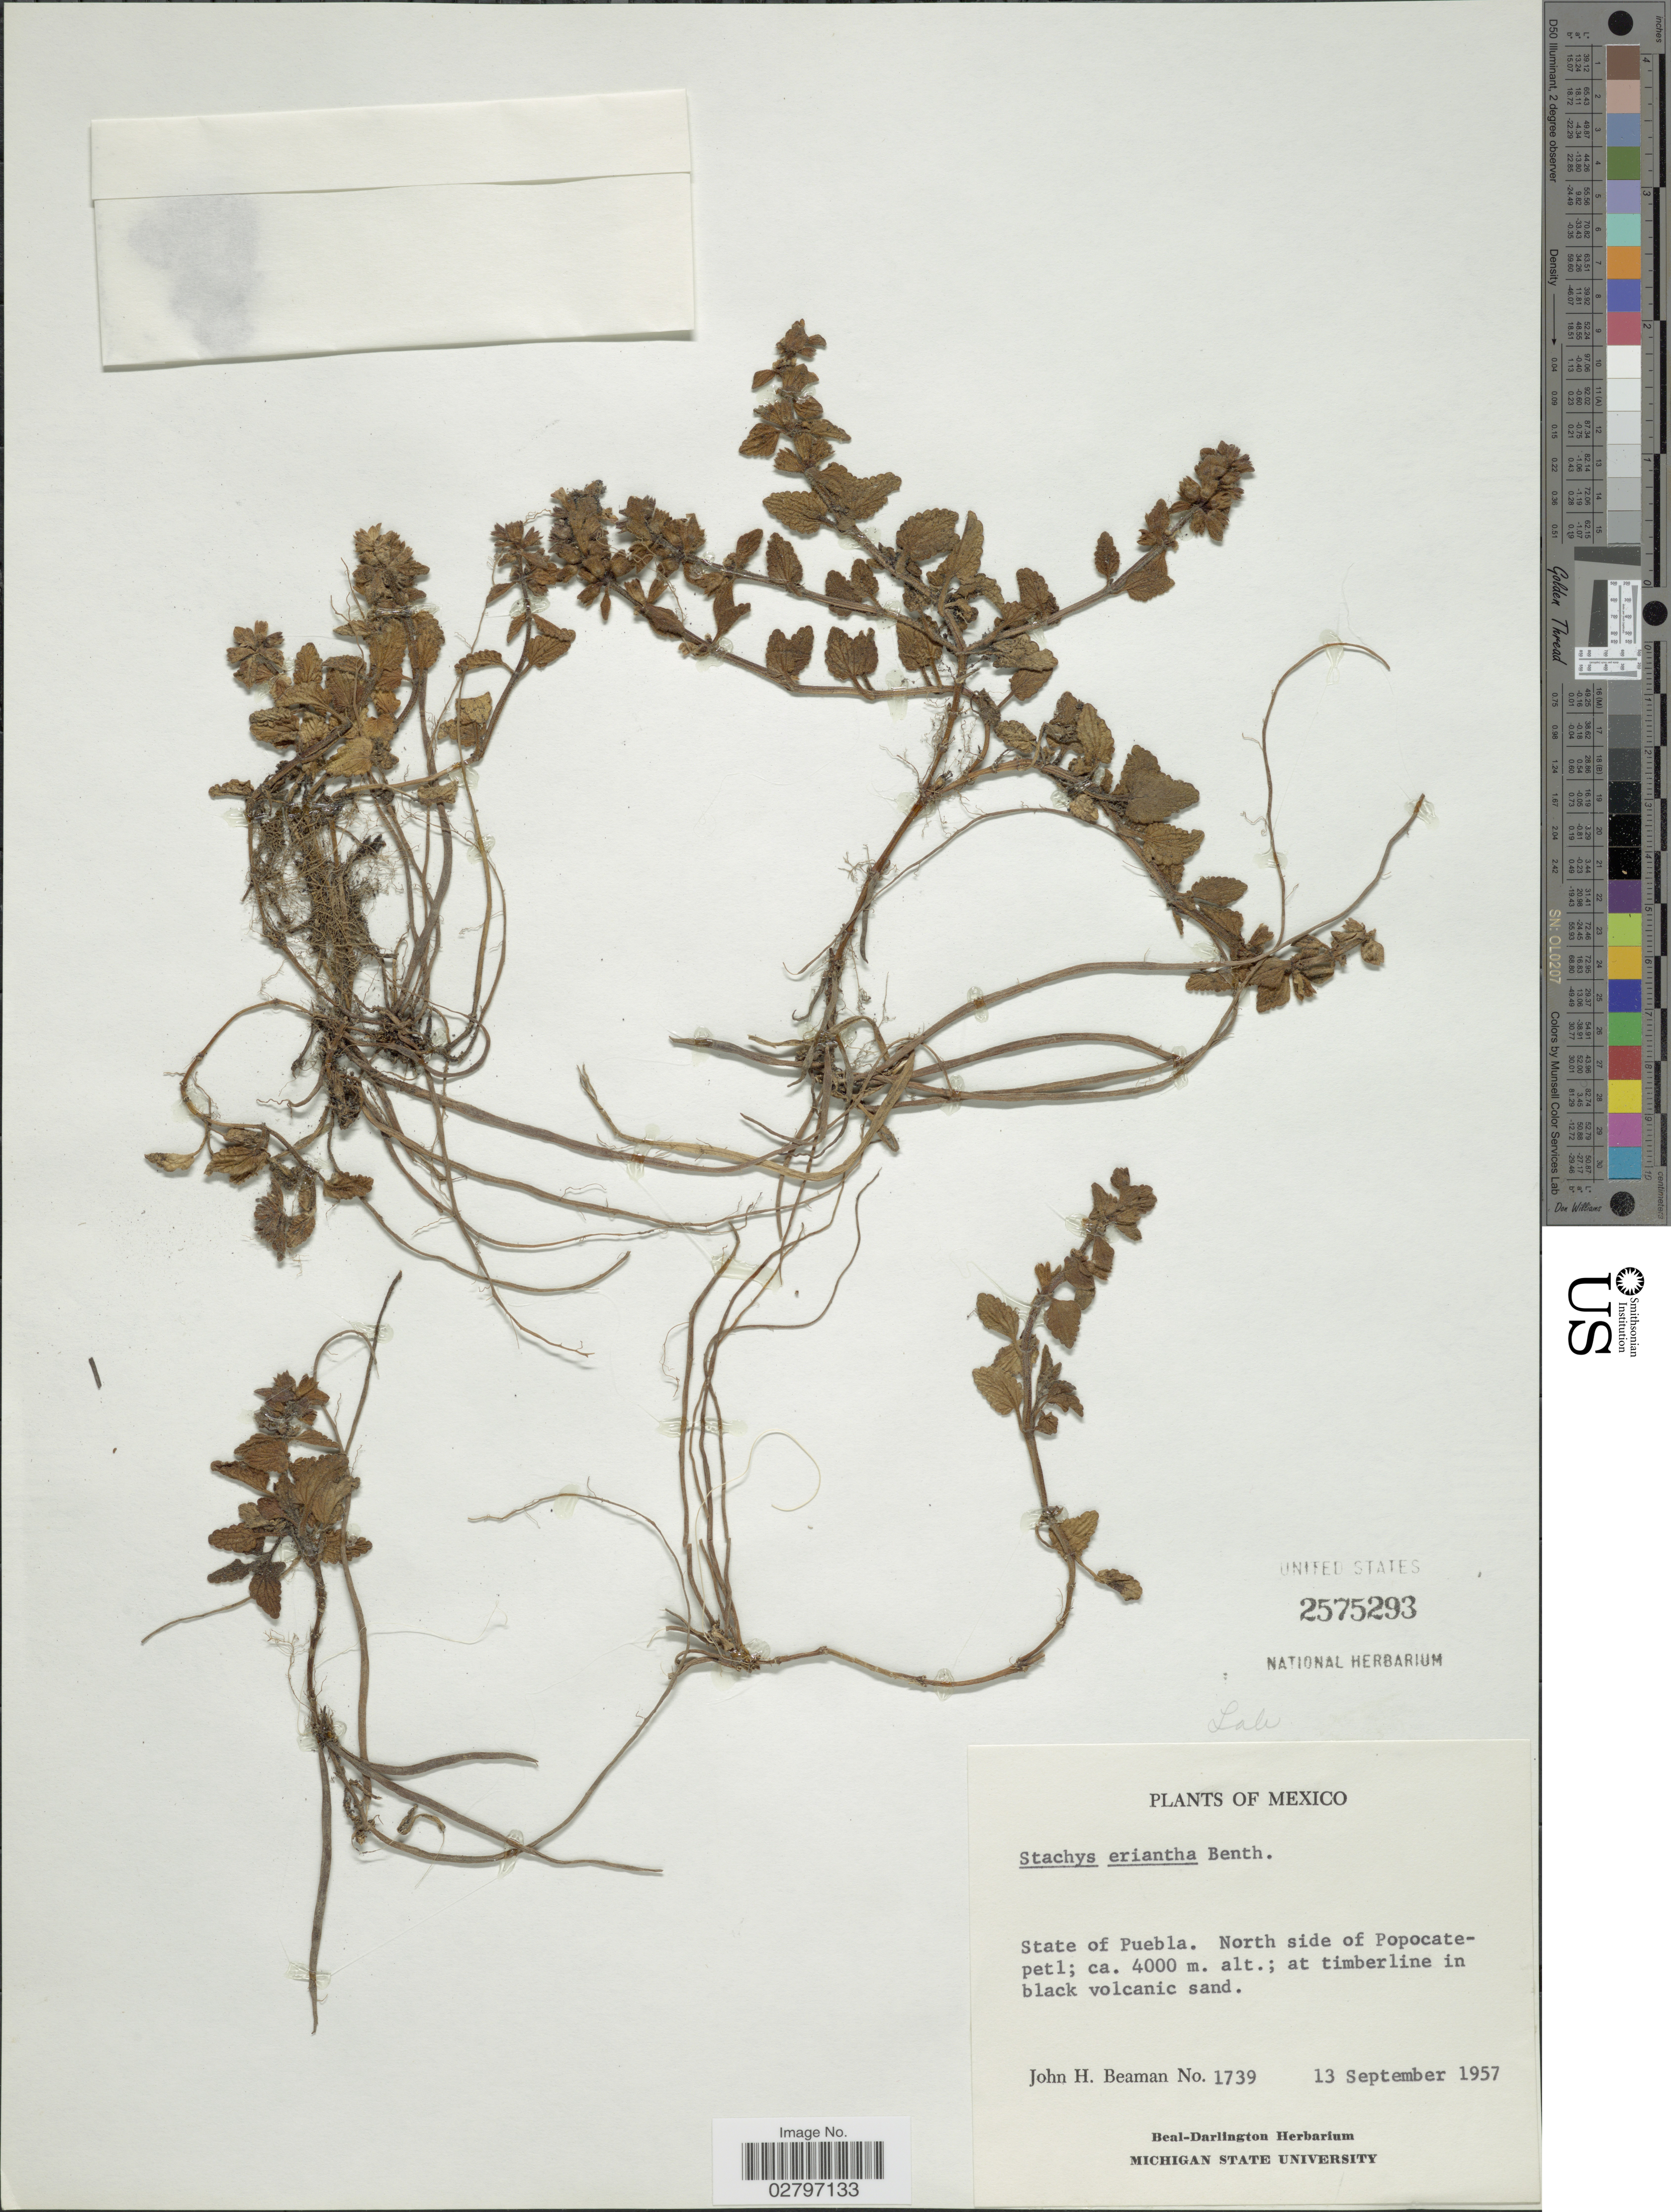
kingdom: Plantae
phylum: Tracheophyta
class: Magnoliopsida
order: Lamiales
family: Lamiaceae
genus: Stachys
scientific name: Stachys eriantha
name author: Benth.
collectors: J. H. Beaman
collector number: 1739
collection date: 1957-09-13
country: Mexico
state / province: Puebla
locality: North side of Popocatepetl. at timberline in black volcanic sand.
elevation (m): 4000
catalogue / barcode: US 2575293